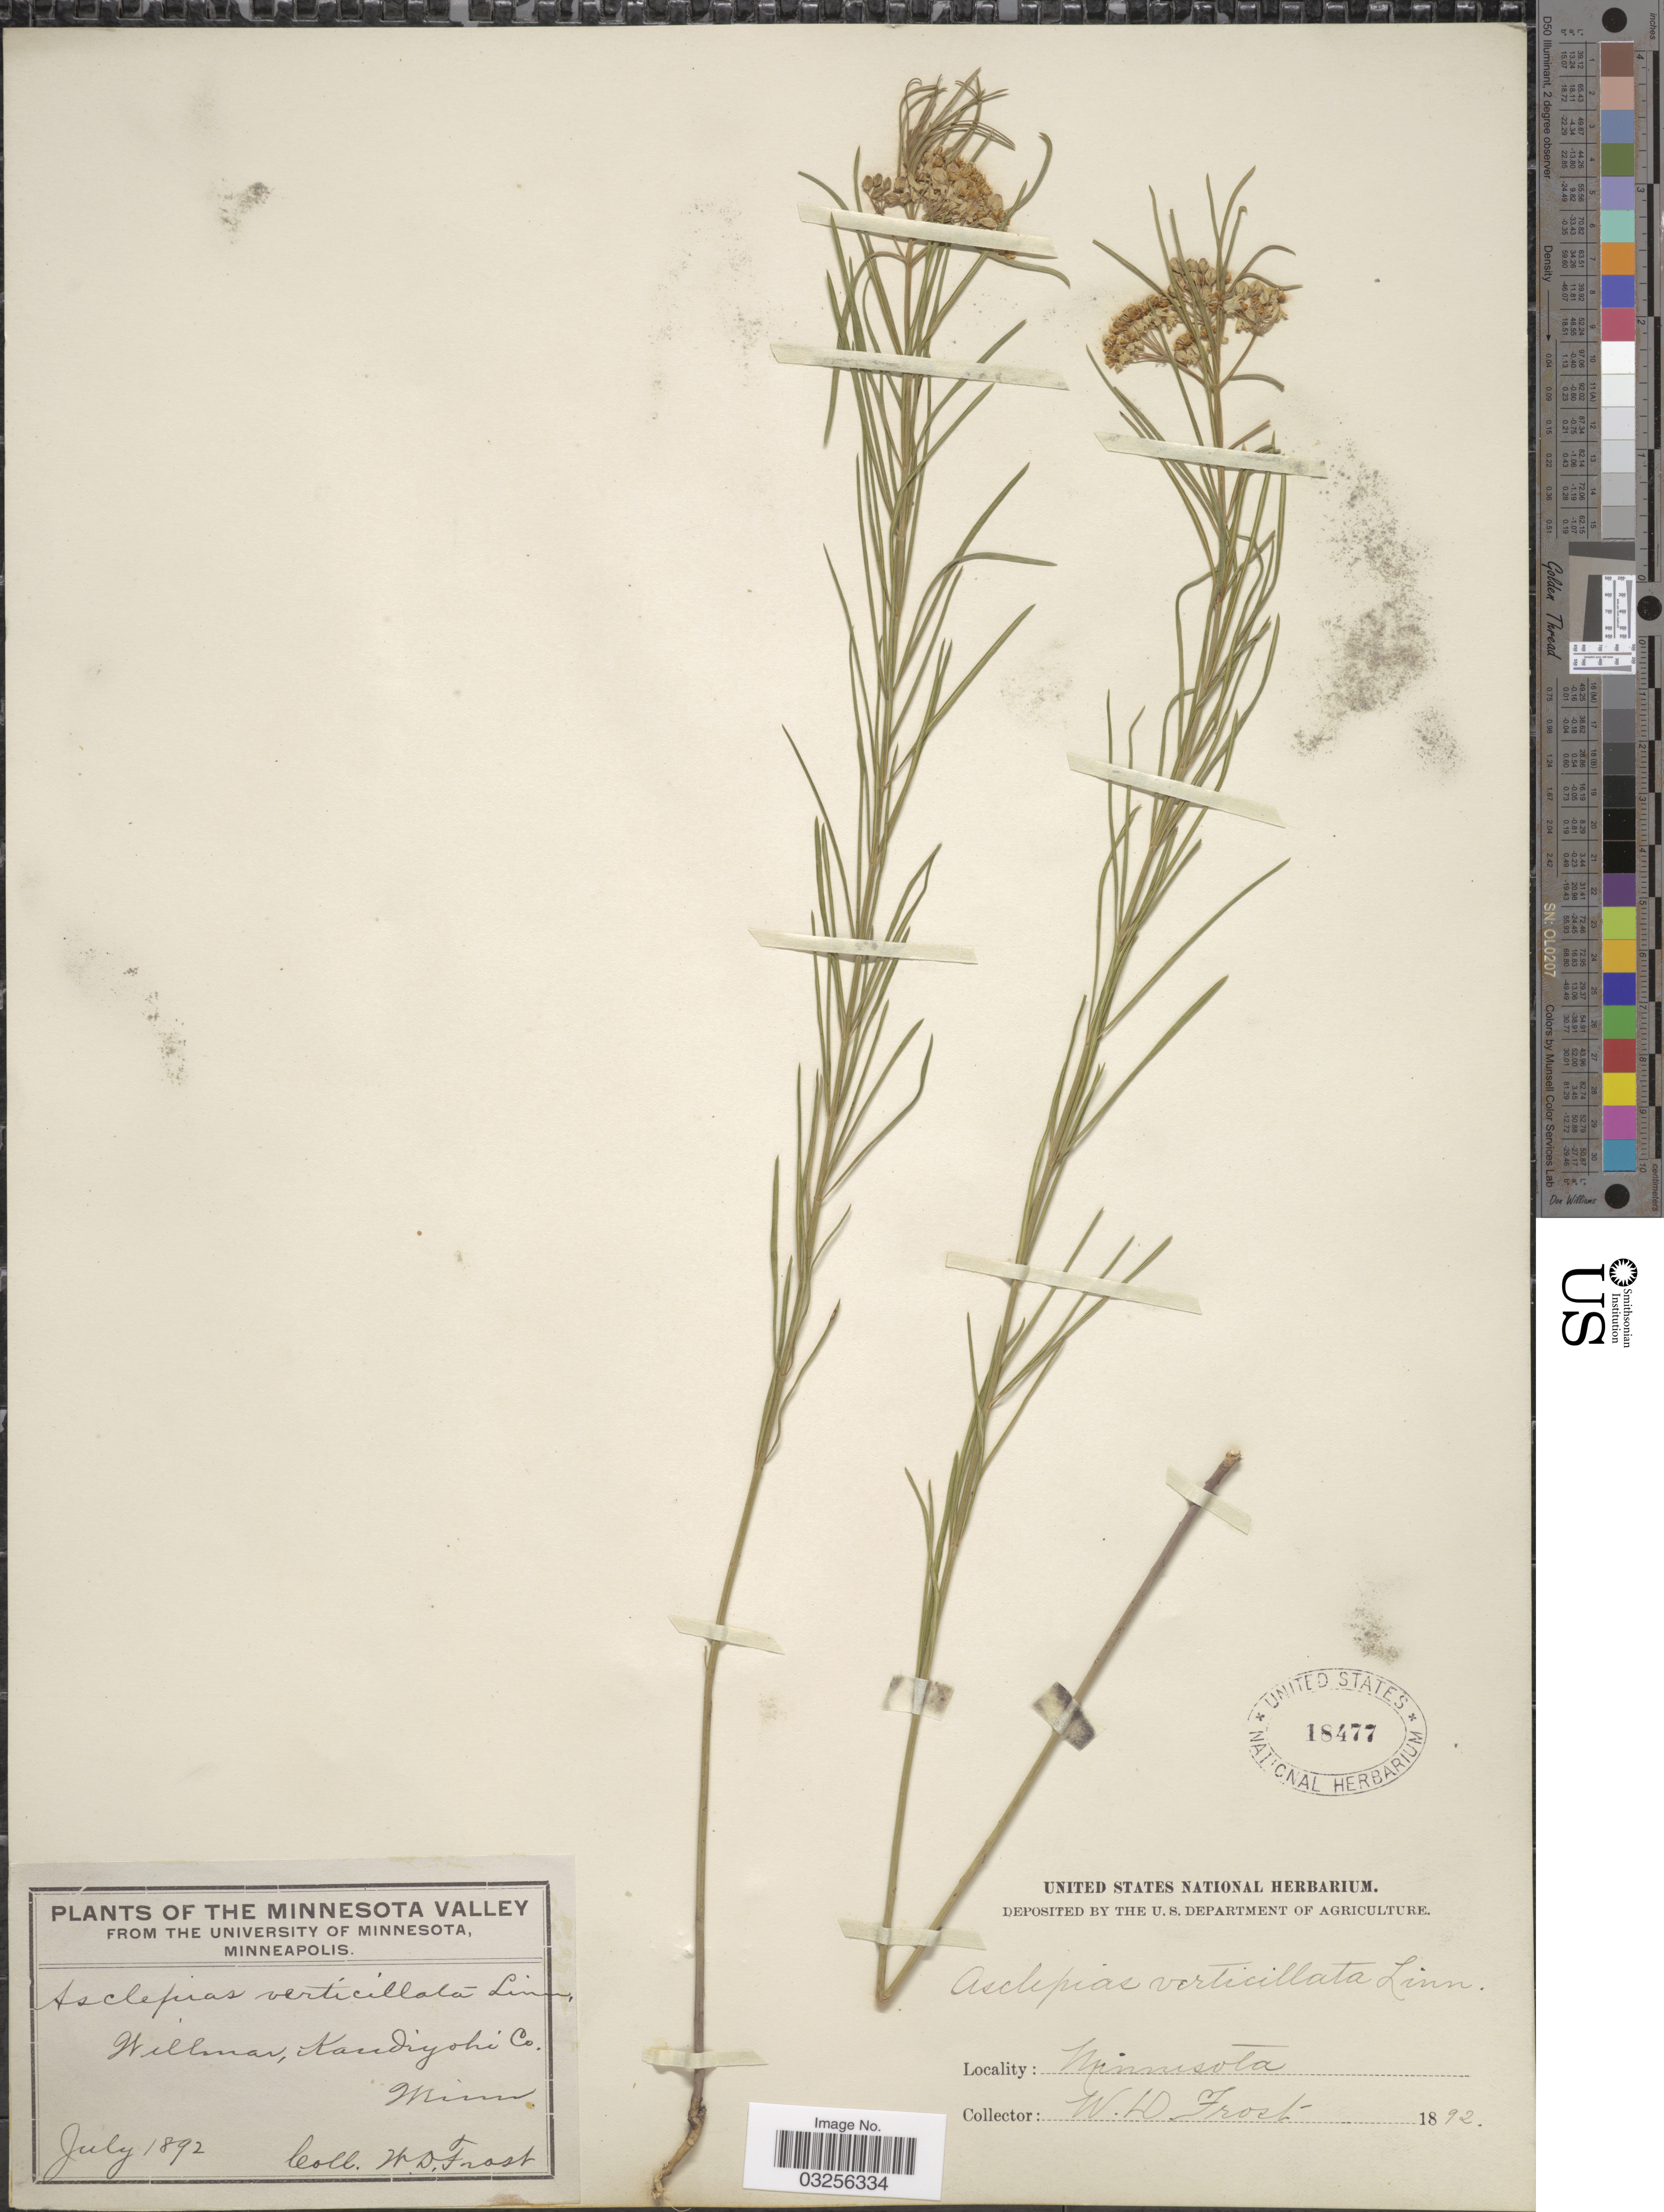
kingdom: Plantae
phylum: Tracheophyta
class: Magnoliopsida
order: Gentianales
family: Apocynaceae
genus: Asclepias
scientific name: Asclepias verticillata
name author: L.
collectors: W. Frost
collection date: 1892-07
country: United States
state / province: Minnesota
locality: Minnesota Valley. Willmar, Kandiyohi Co.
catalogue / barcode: US 18477